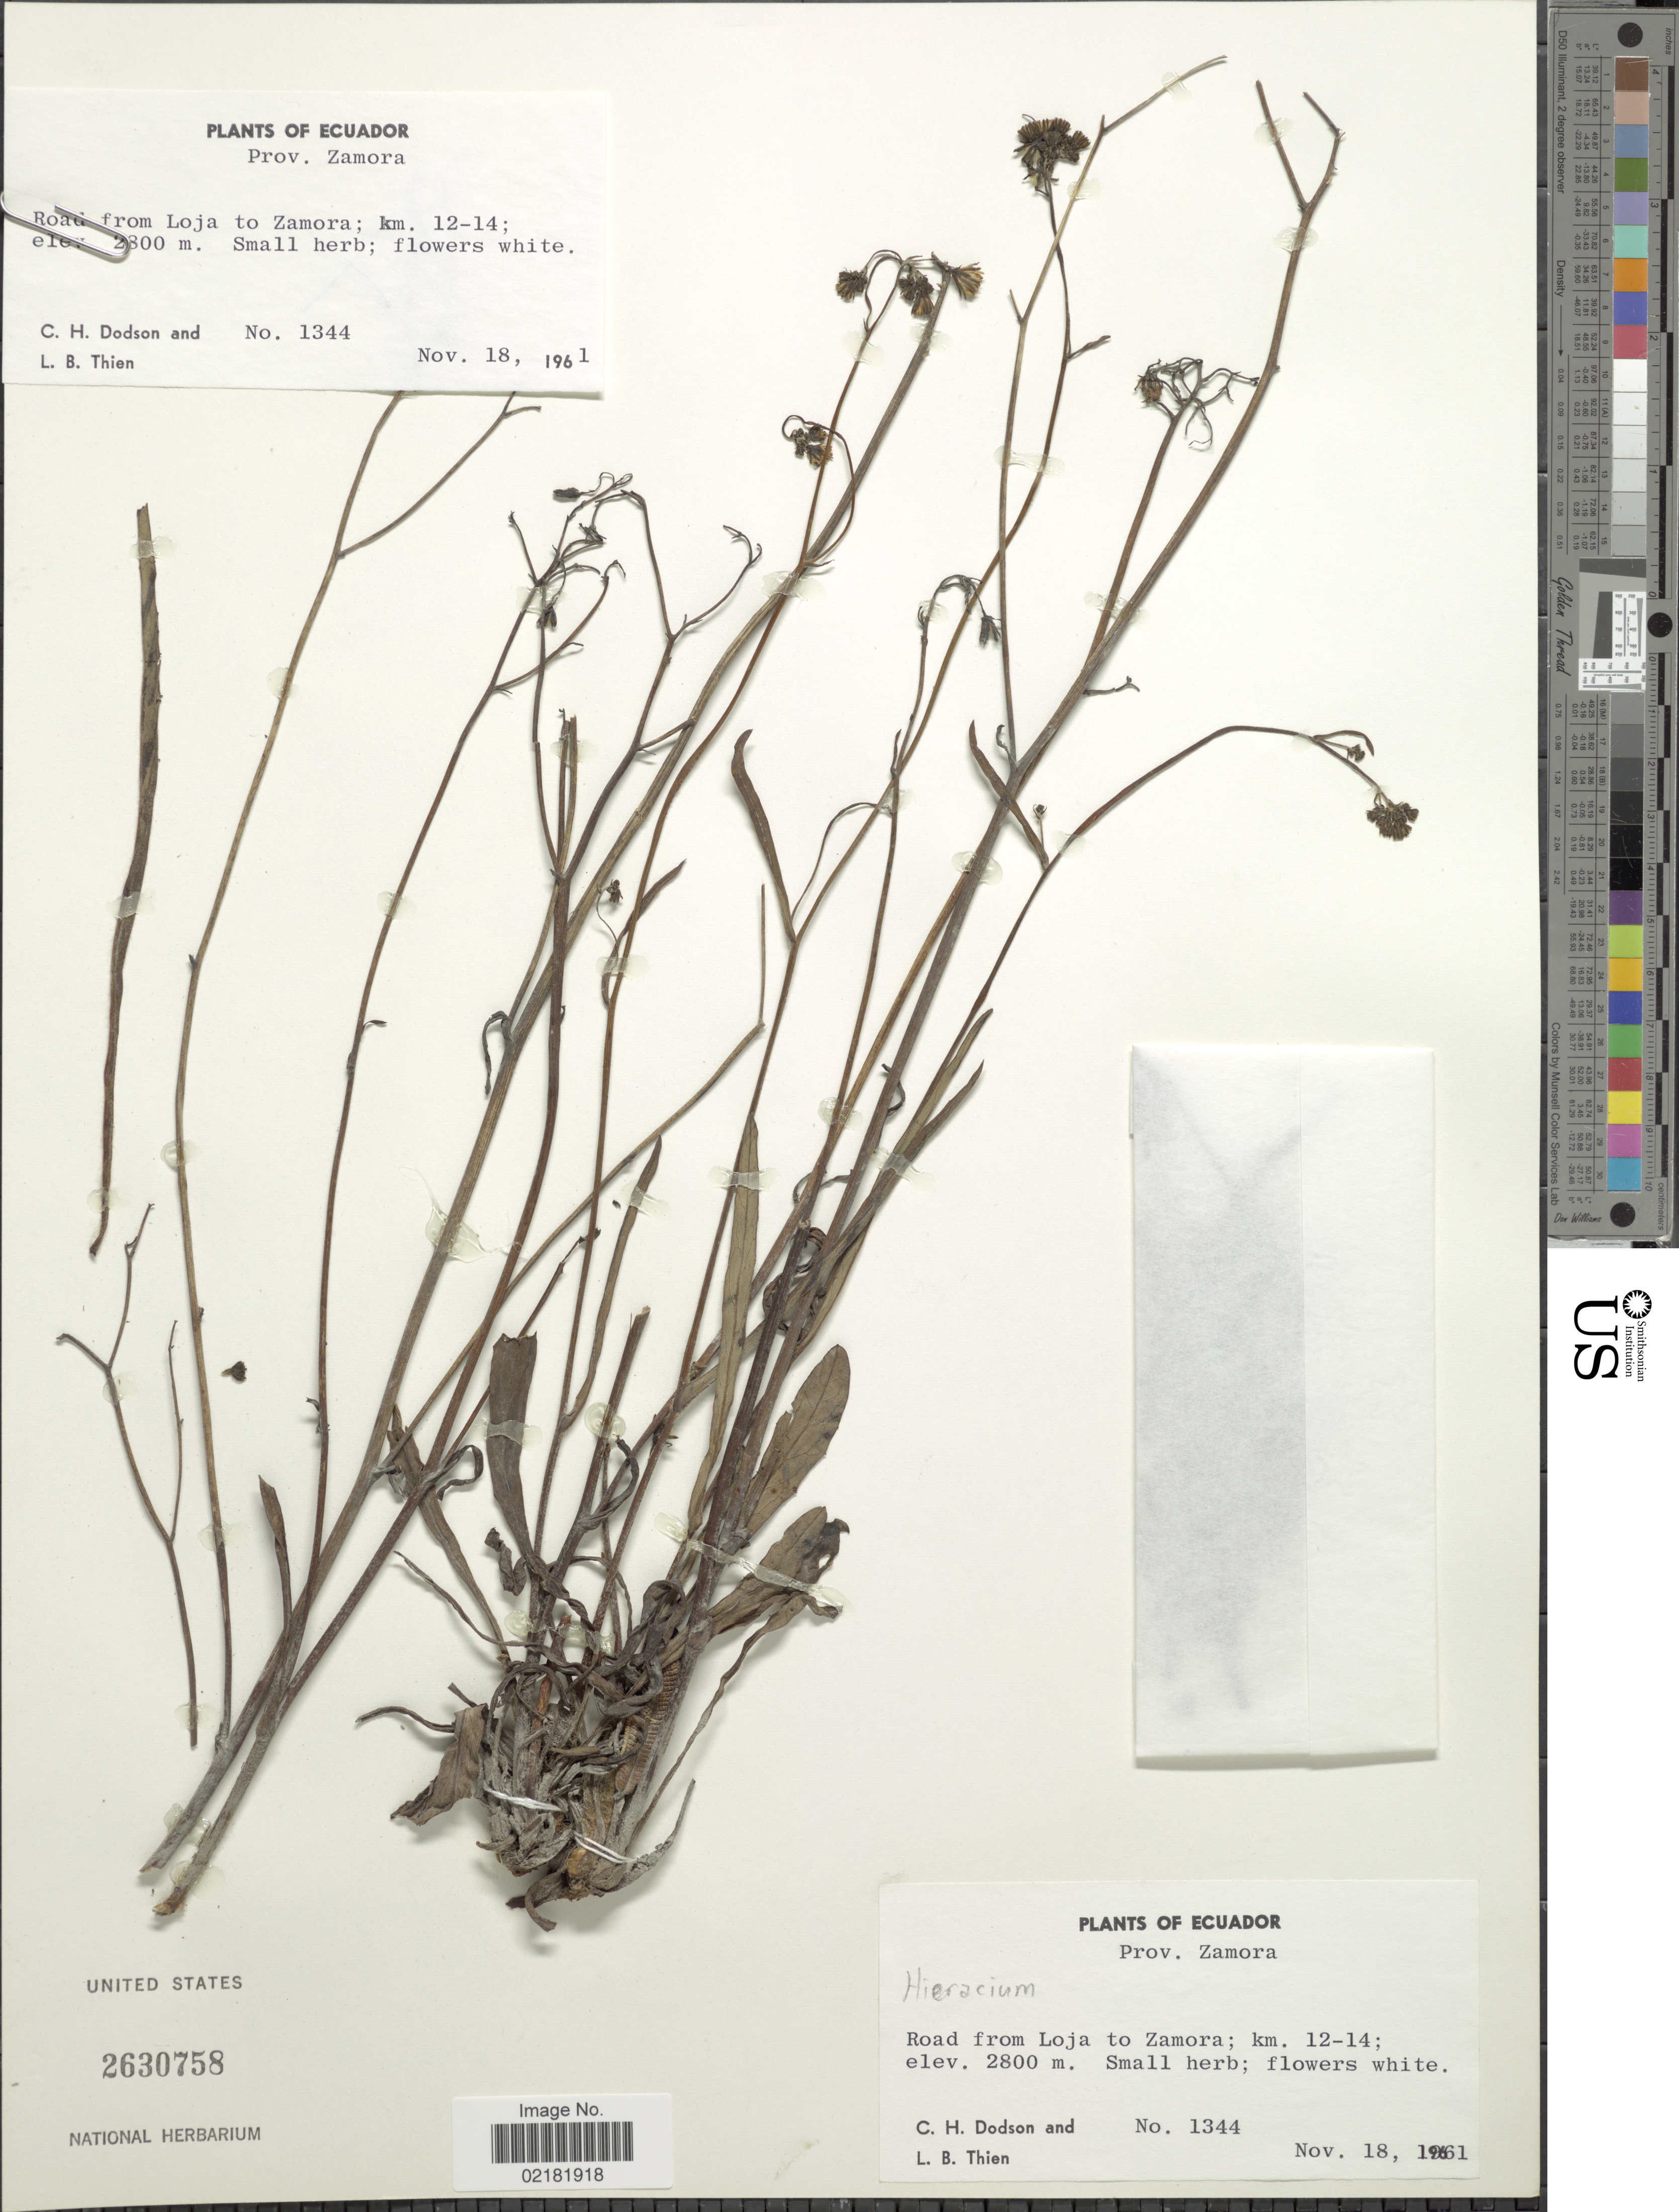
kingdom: Plantae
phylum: Tracheophyta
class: Magnoliopsida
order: Asterales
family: Asteraceae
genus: Hieracium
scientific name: Hieracium repandulare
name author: Druce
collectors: C. H. Dodson & L. Thien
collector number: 1344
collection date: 1961-11-18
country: Ecuador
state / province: Zamora-Chinchipe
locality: Prov. Zamora, road from Loja to Zamora; km. 12-14.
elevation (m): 2800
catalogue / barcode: US 2630758